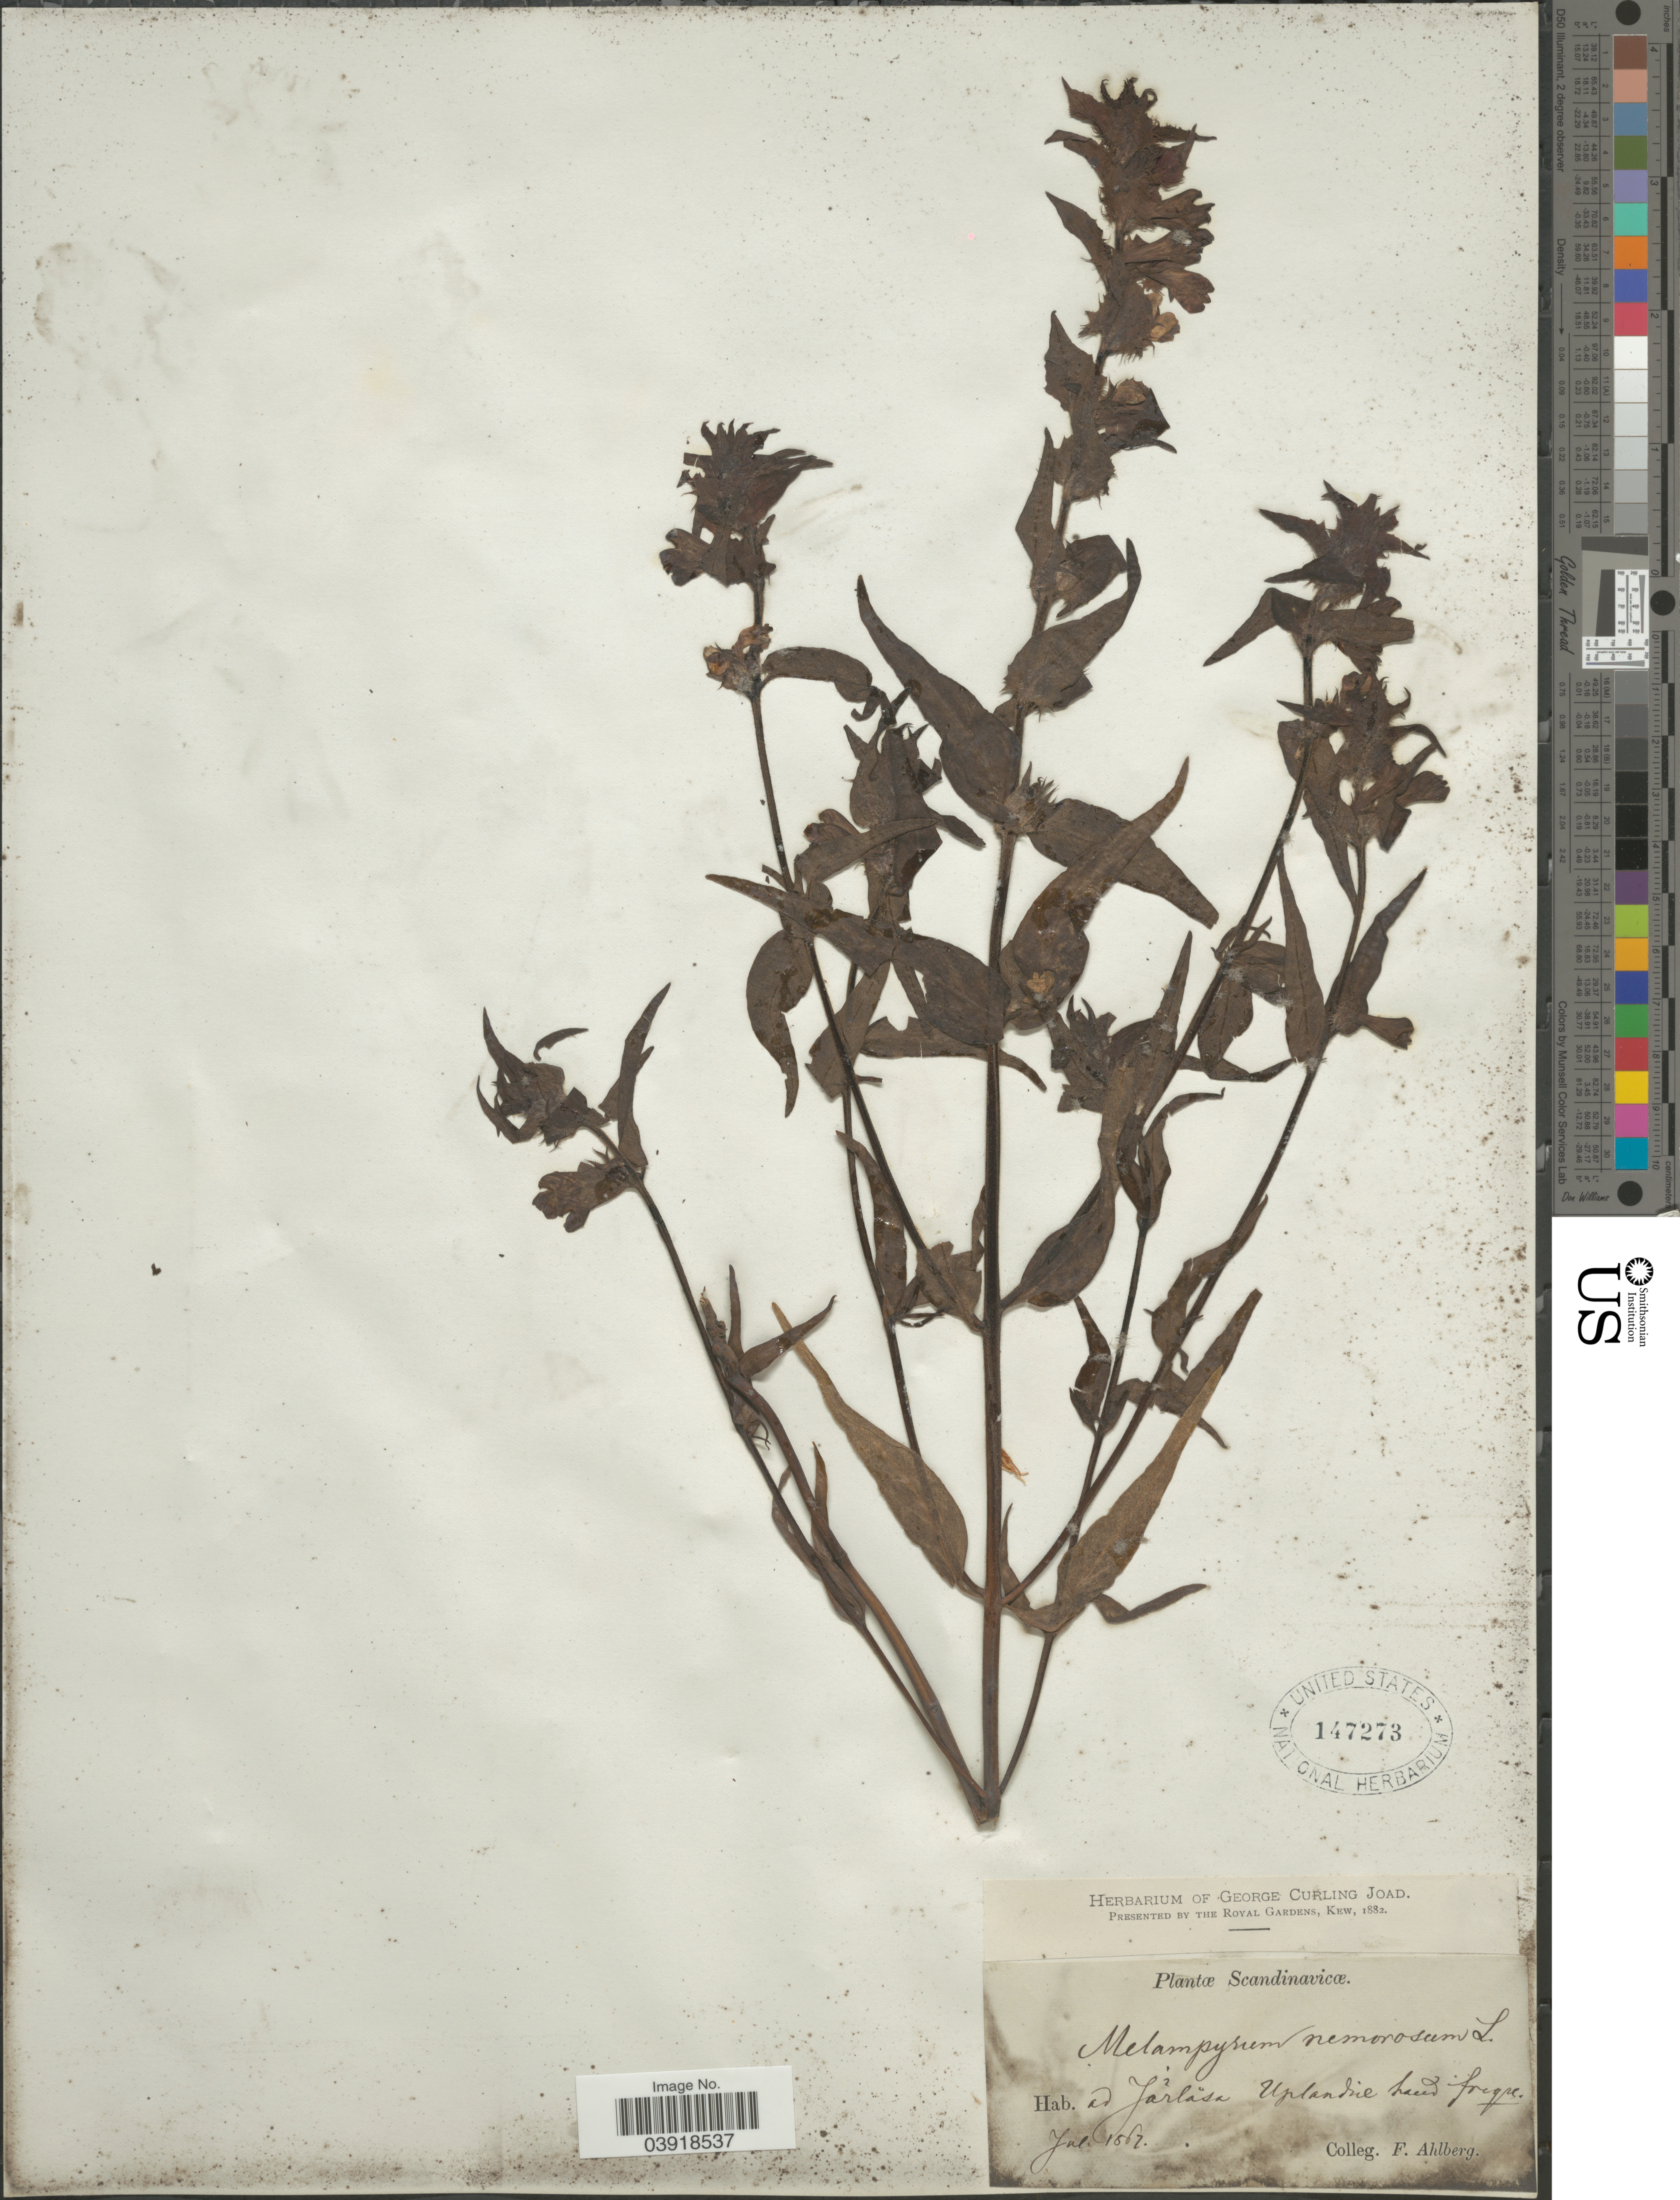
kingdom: Plantae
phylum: Tracheophyta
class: Magnoliopsida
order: Lamiales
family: Orobanchaceae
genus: Melampyrum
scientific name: Melampyrum nemorosum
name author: Baumg.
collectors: F. Ahlberg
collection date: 1867-07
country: Sweden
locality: Scandinavicæ. Ad Jârlåsa Uplandie hacid Fraggen.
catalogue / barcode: US 147273